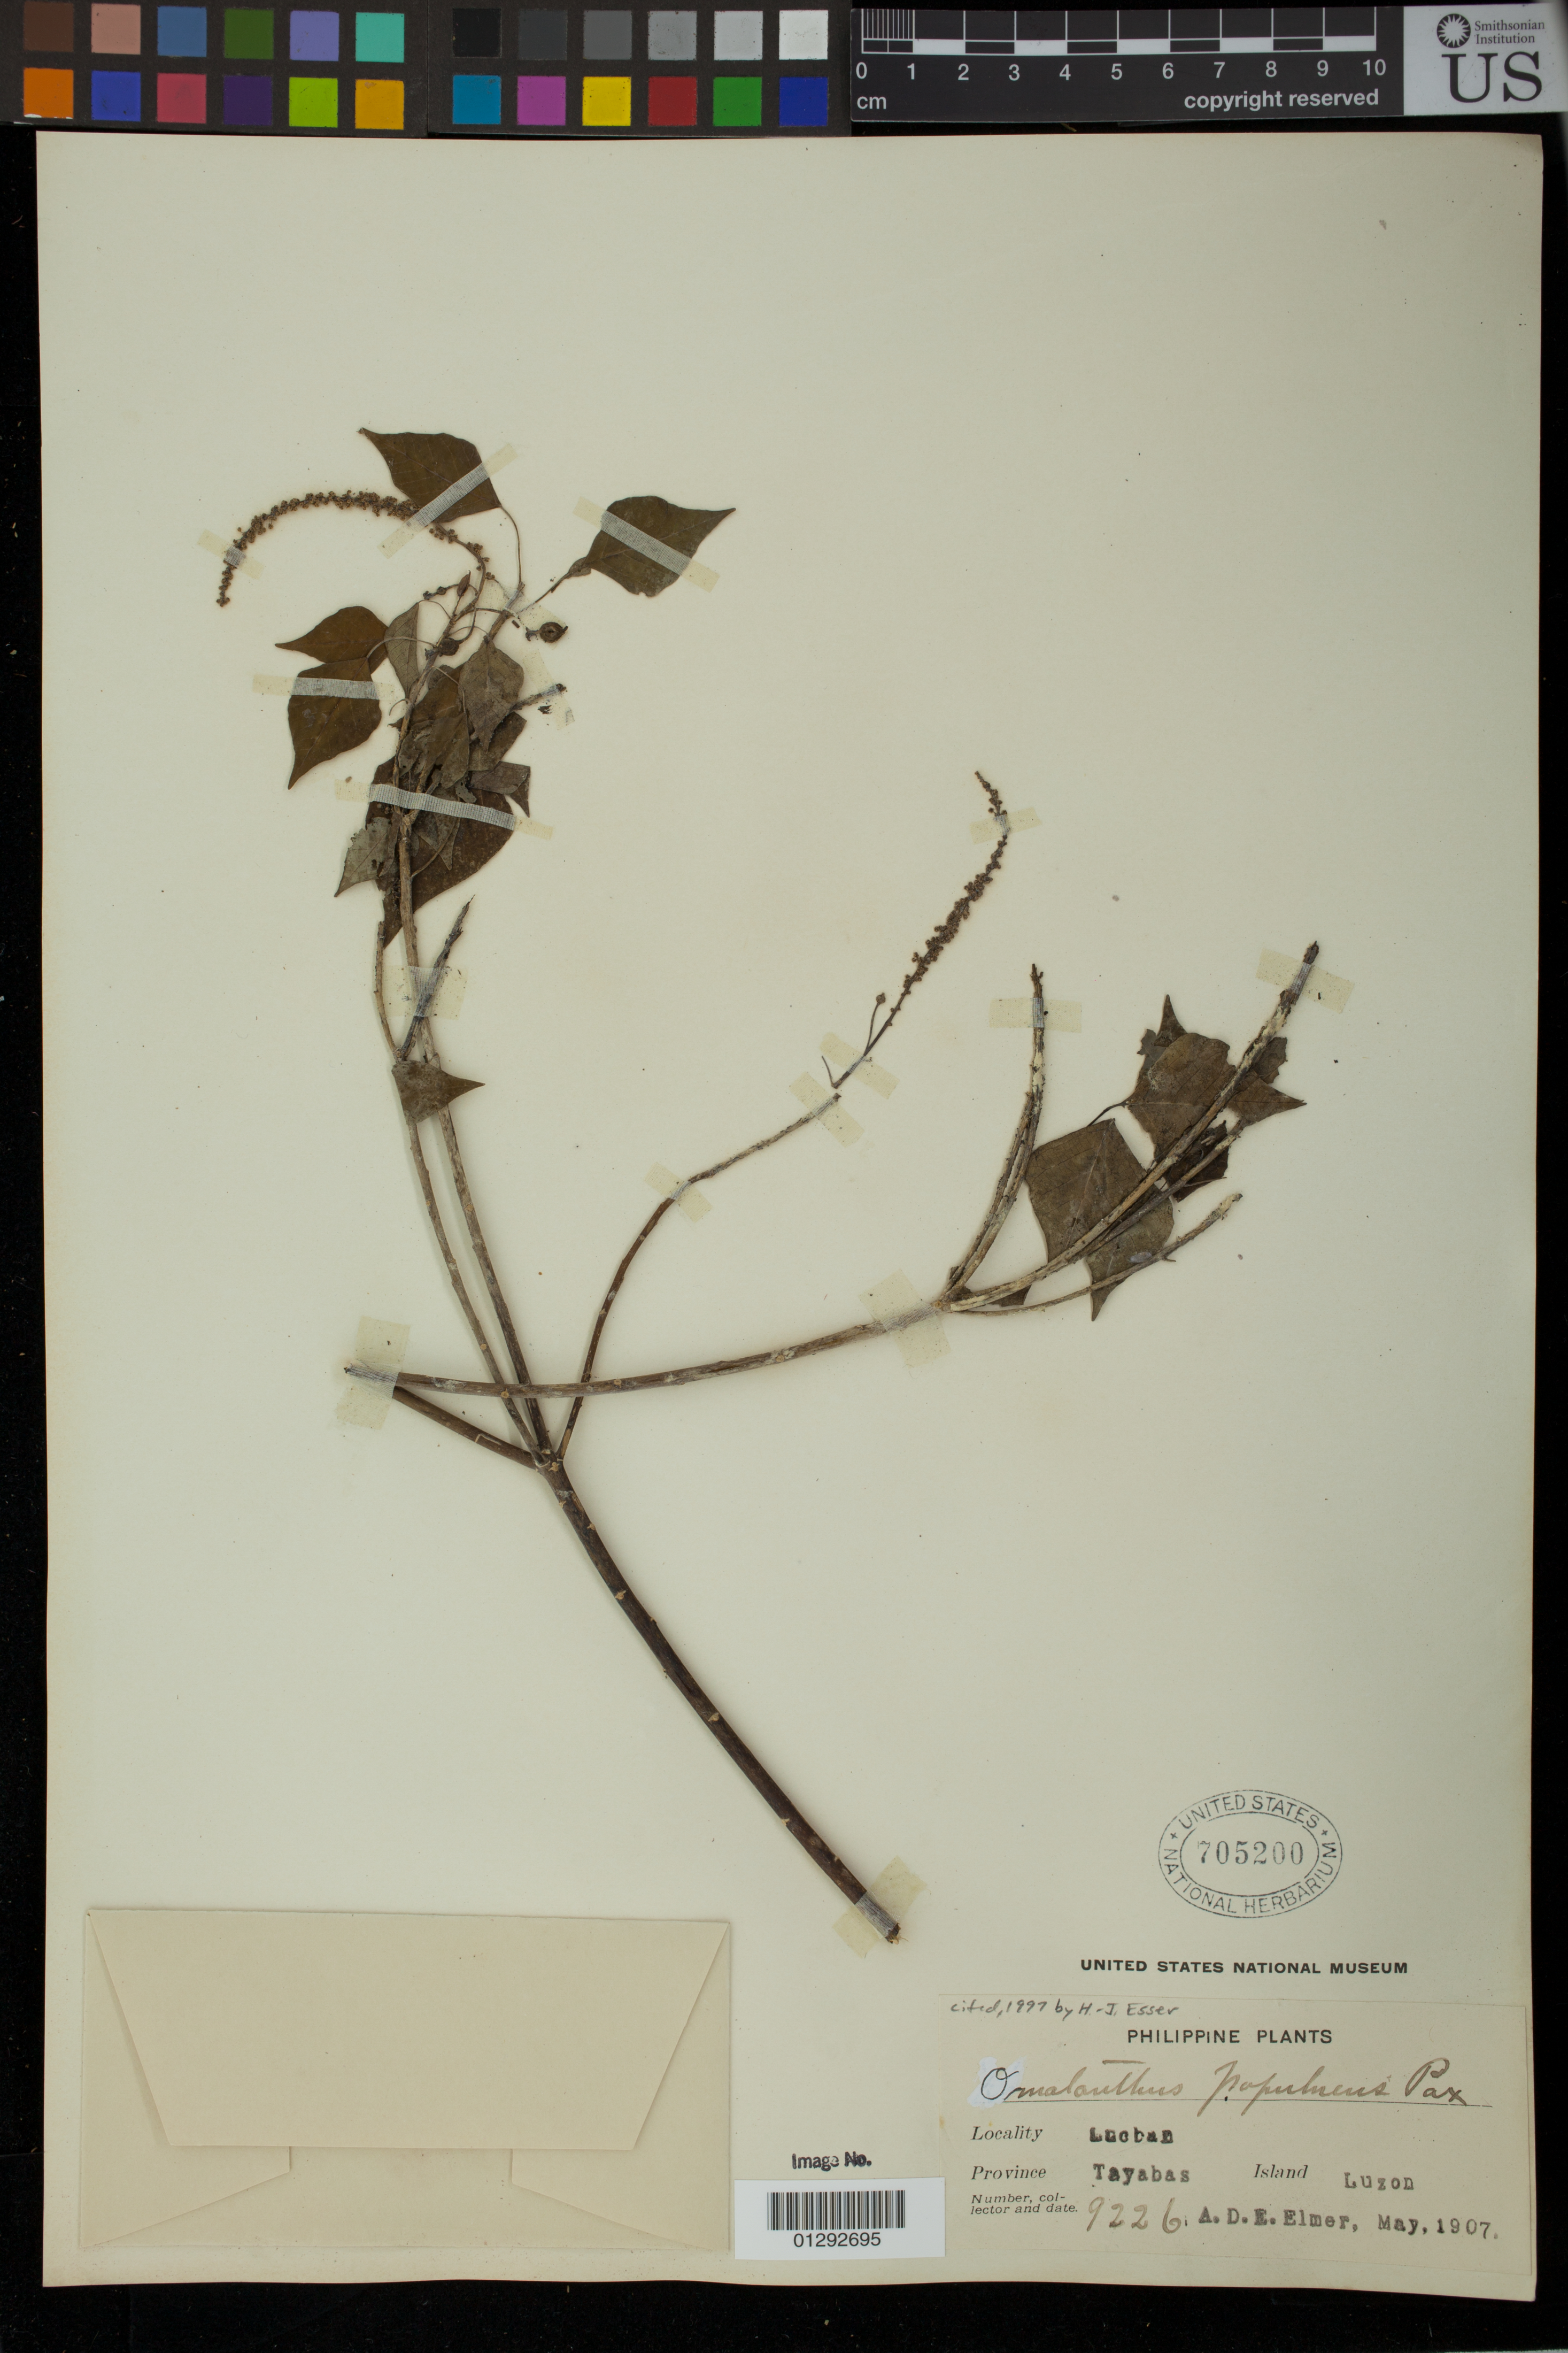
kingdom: Plantae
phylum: Tracheophyta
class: Magnoliopsida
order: Malpighiales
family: Euphorbiaceae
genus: Homalanthus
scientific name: Homalanthus populneus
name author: (Geiseler) Kuntze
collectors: A. D. E. Elmer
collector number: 9226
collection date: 1907-05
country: Philippines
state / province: Calabarzon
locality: Lucban. Tabayas. Luzon Island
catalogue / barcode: US 705200